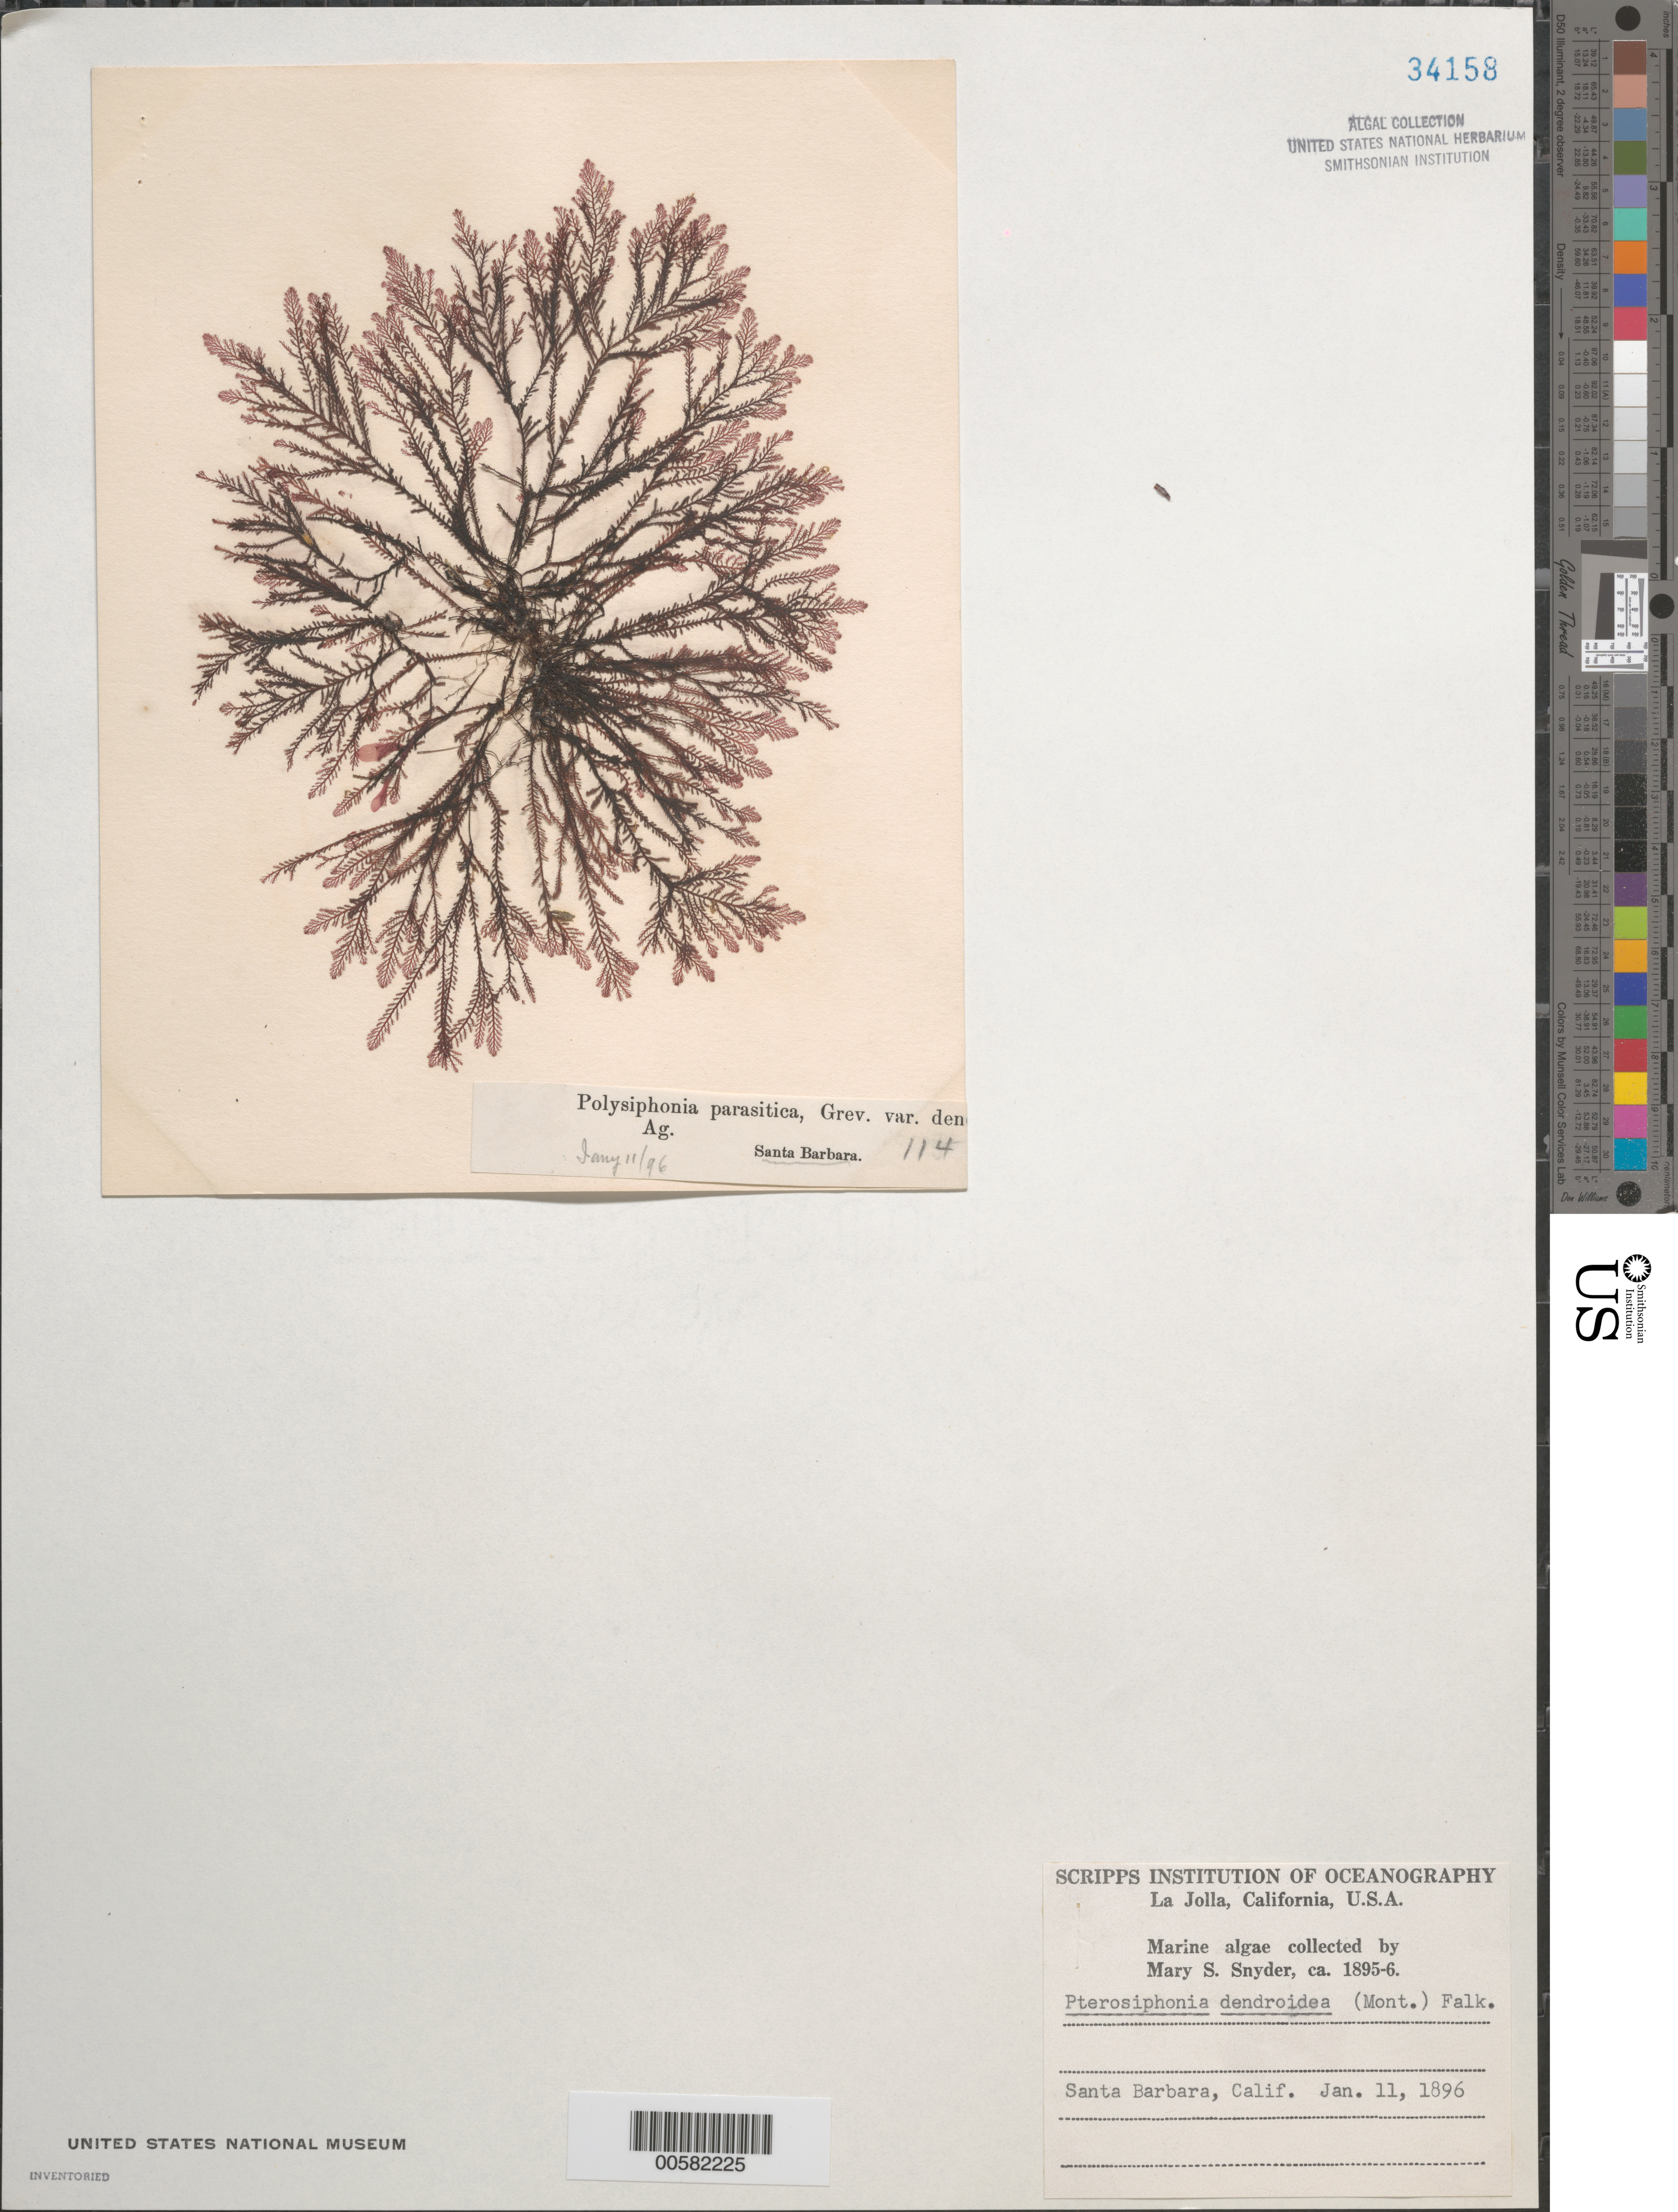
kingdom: Plantae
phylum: Rhodophyta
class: Florideophyceae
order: Ceramiales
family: Rhodomelaceae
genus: Symphyocladiella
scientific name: Symphyocladiella dendroidea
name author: (Montagne) Bustamante et al.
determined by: Algae name updating Project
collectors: M. Snyder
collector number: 114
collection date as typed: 11 Jan 1896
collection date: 1896-01-11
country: United States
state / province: California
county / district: Santa Barbara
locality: Santa Barbara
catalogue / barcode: US 34158